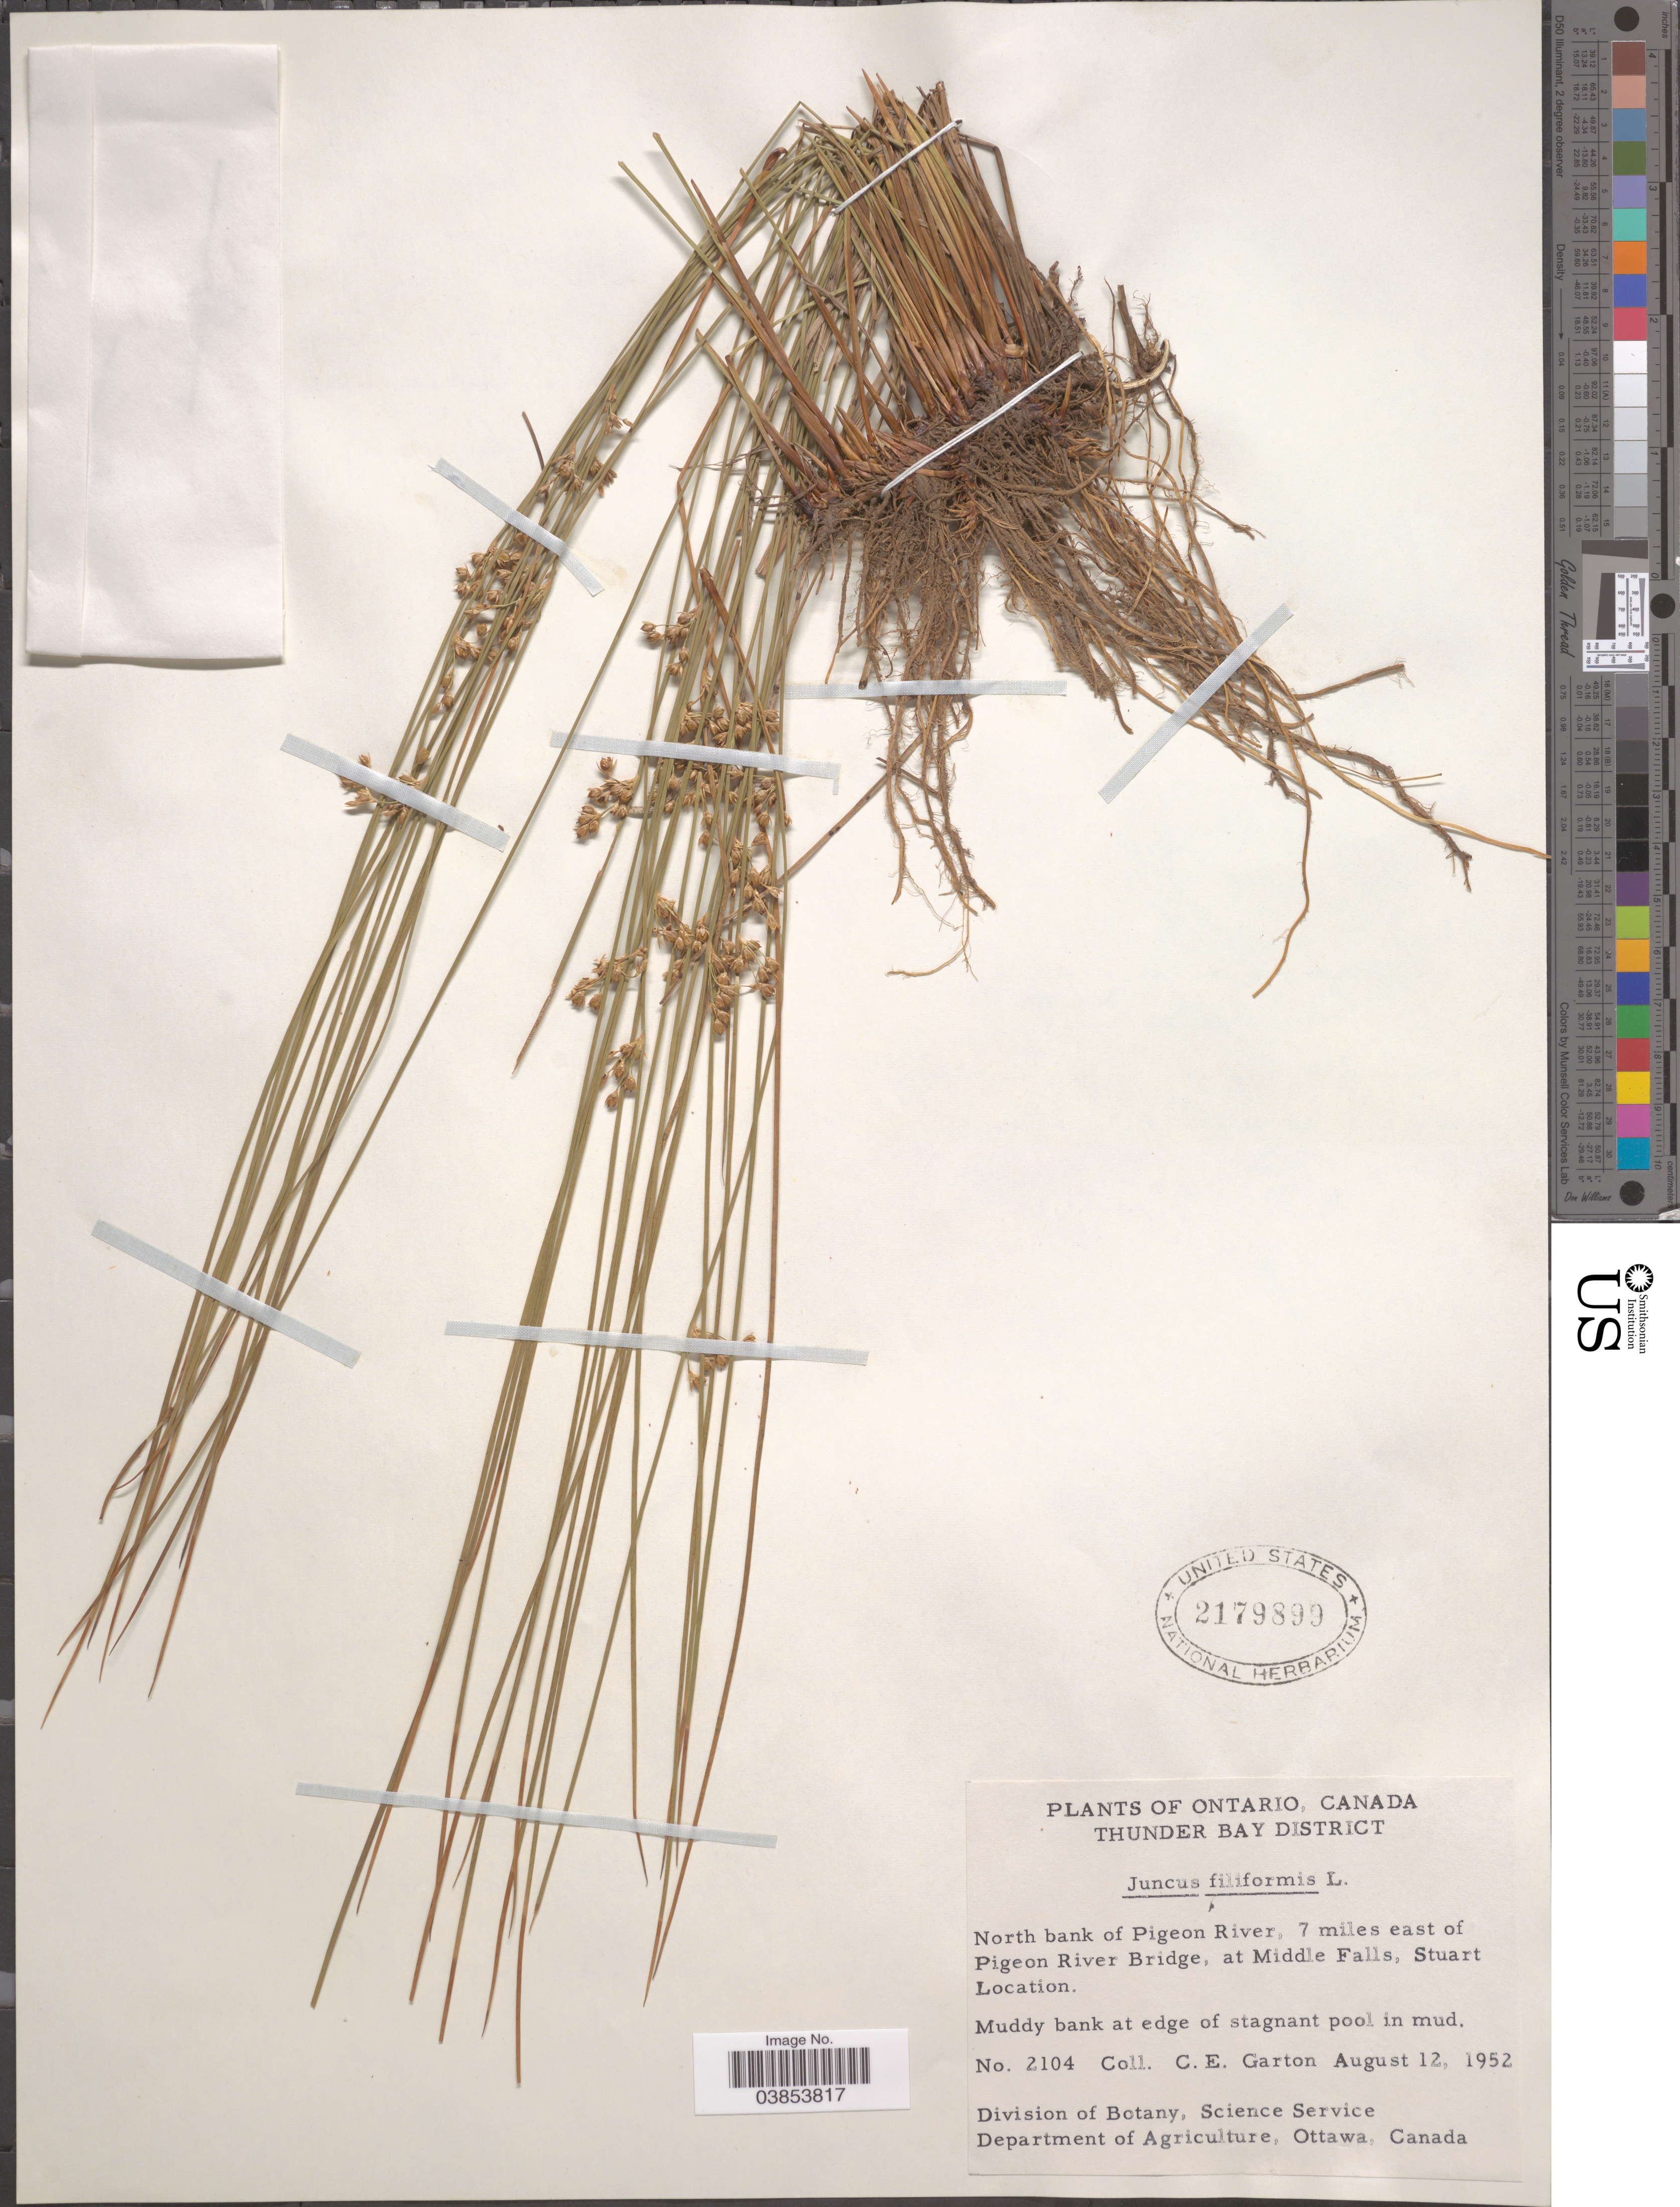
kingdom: Plantae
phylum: Tracheophyta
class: Liliopsida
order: Poales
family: Juncaceae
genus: Juncus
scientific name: Juncus filiformis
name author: L.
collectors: C. E. Garton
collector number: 2104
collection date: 1952-08-12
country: Canada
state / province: Ontario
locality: Thunder Bay District. North bank of Pigeon River, 7 miles east of Pigeon River Bridge, at Middle Falls, Stuart Location.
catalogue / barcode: US 2179899